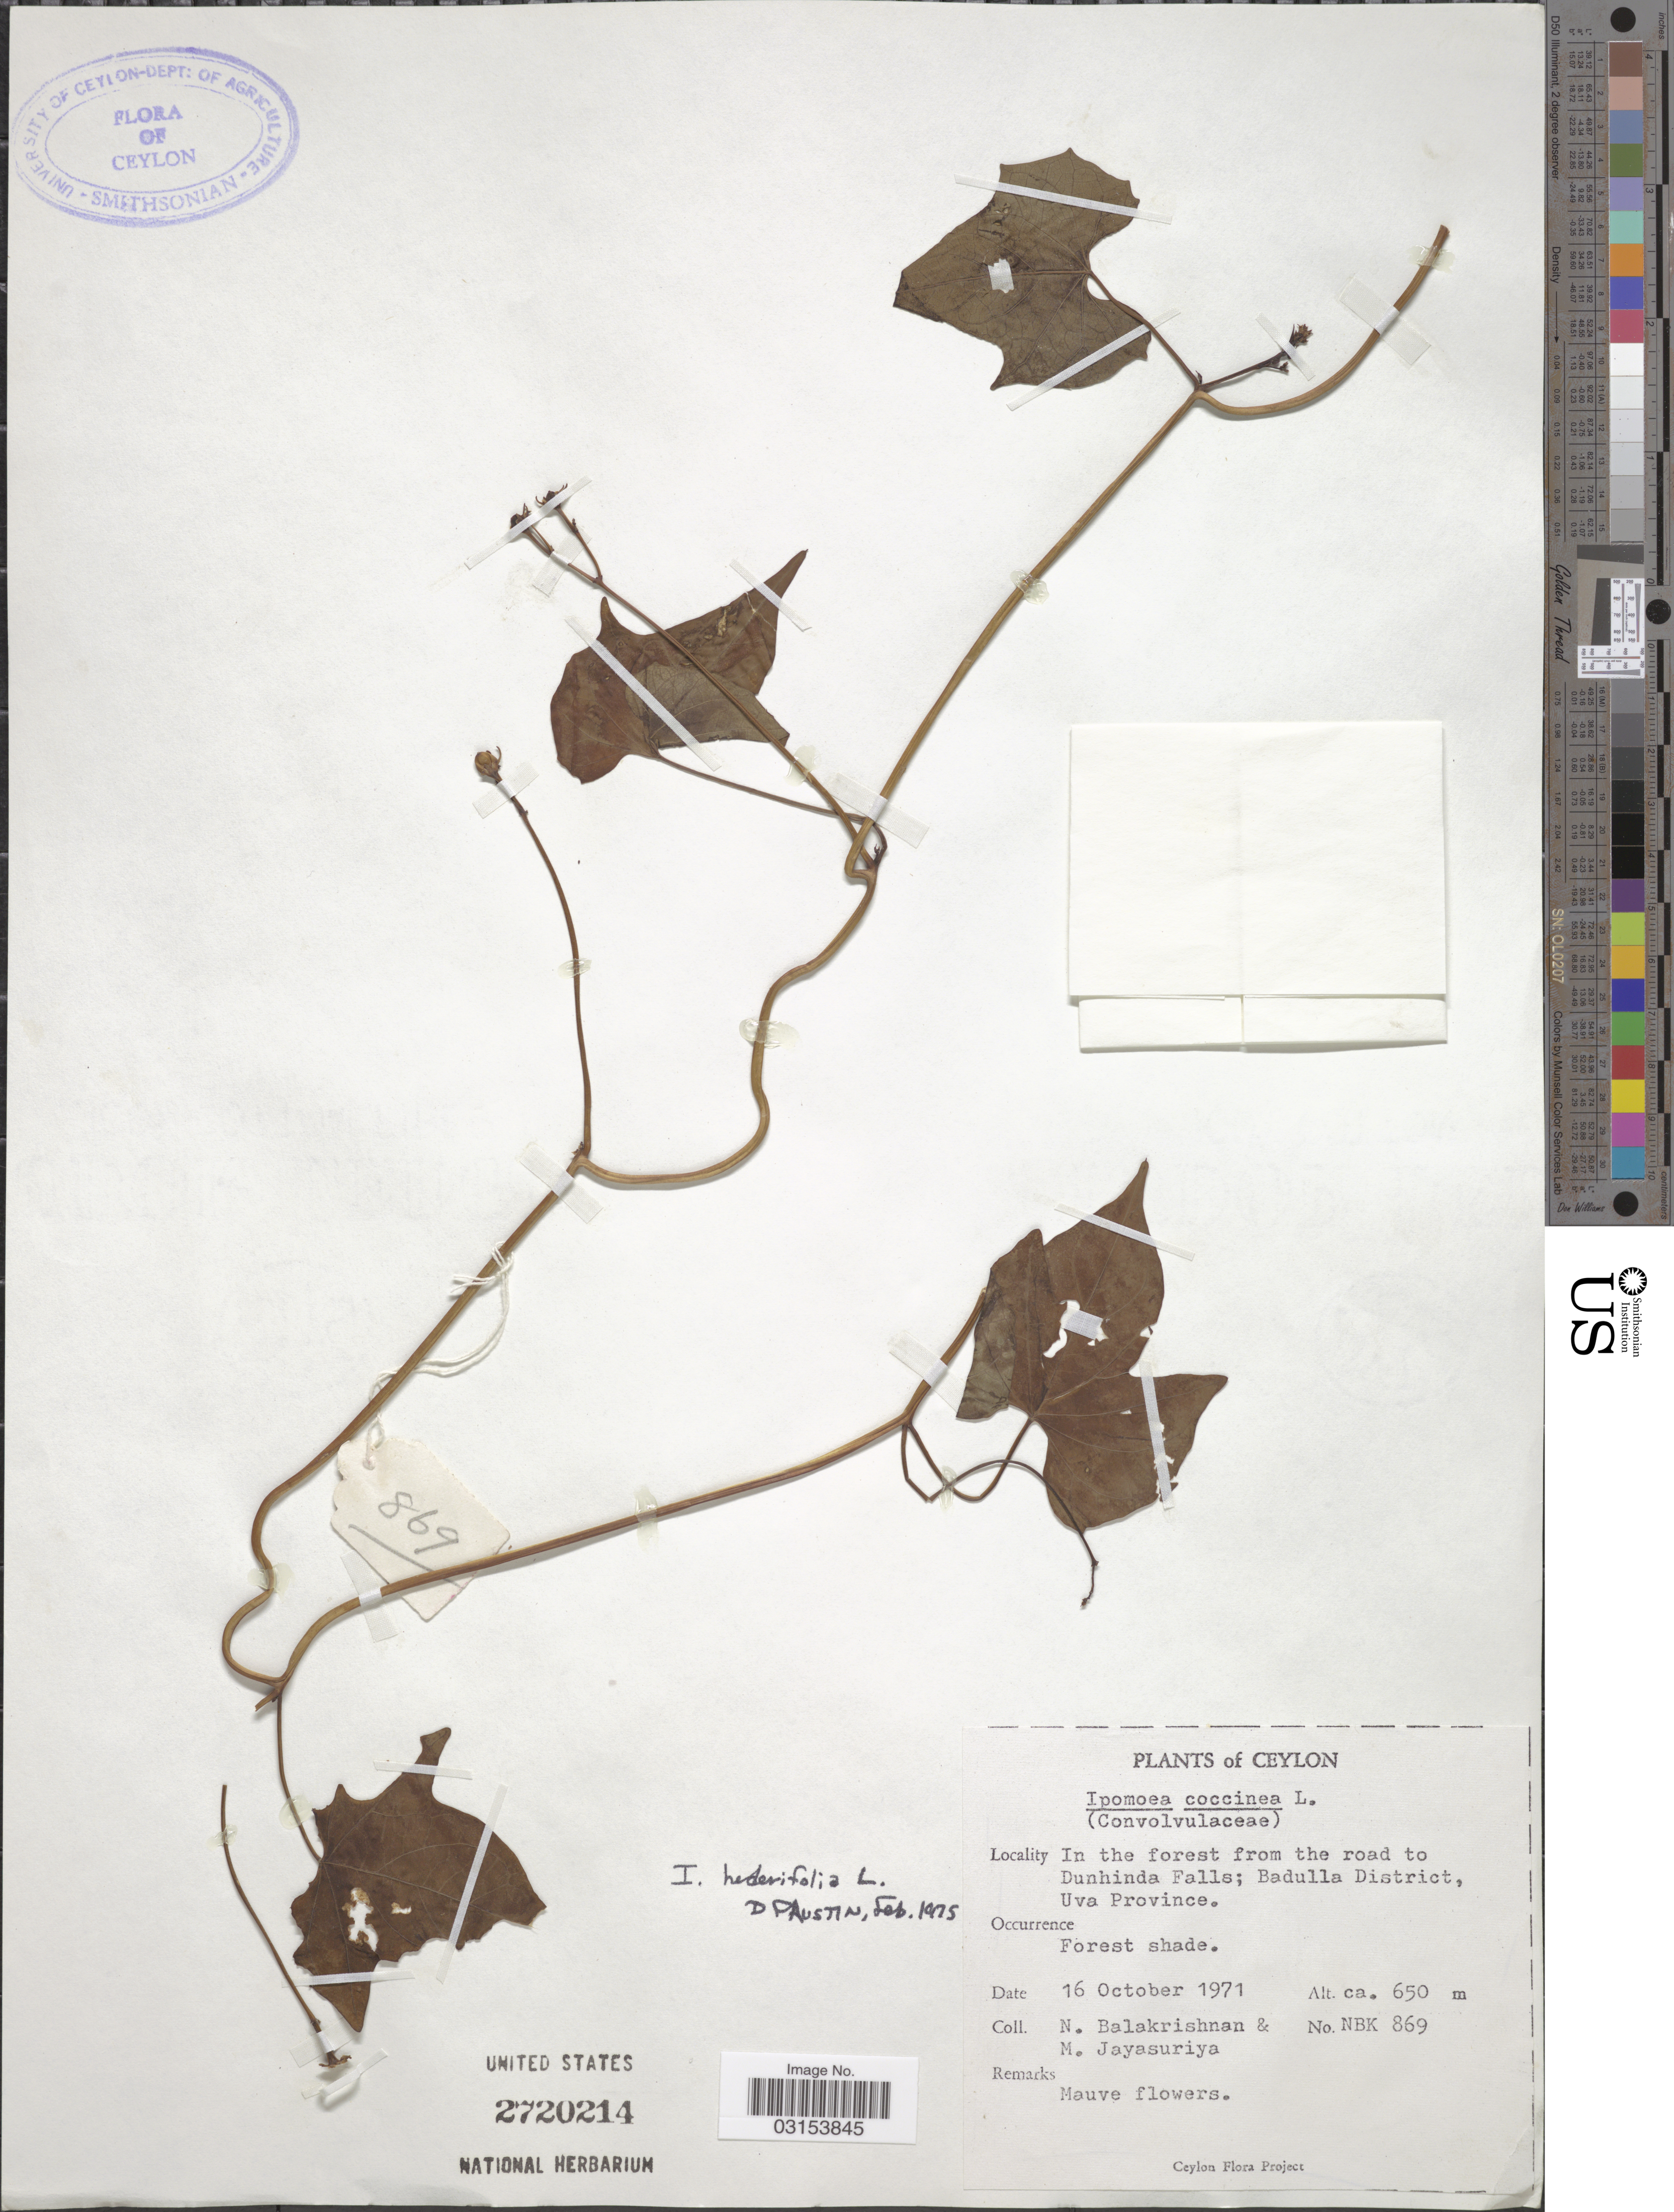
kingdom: Plantae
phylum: Tracheophyta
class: Magnoliopsida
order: Solanales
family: Convolvulaceae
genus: Ipomoea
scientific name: Ipomoea hederifolia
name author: L.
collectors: N. Balakrishnan & M. Jayasuriya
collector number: NBK 869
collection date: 1971-10-16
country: Sri Lanka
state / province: Uva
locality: Ceylon. In the forest from the road to Dunhinda Falls; Badulla District.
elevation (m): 650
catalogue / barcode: US 2720214